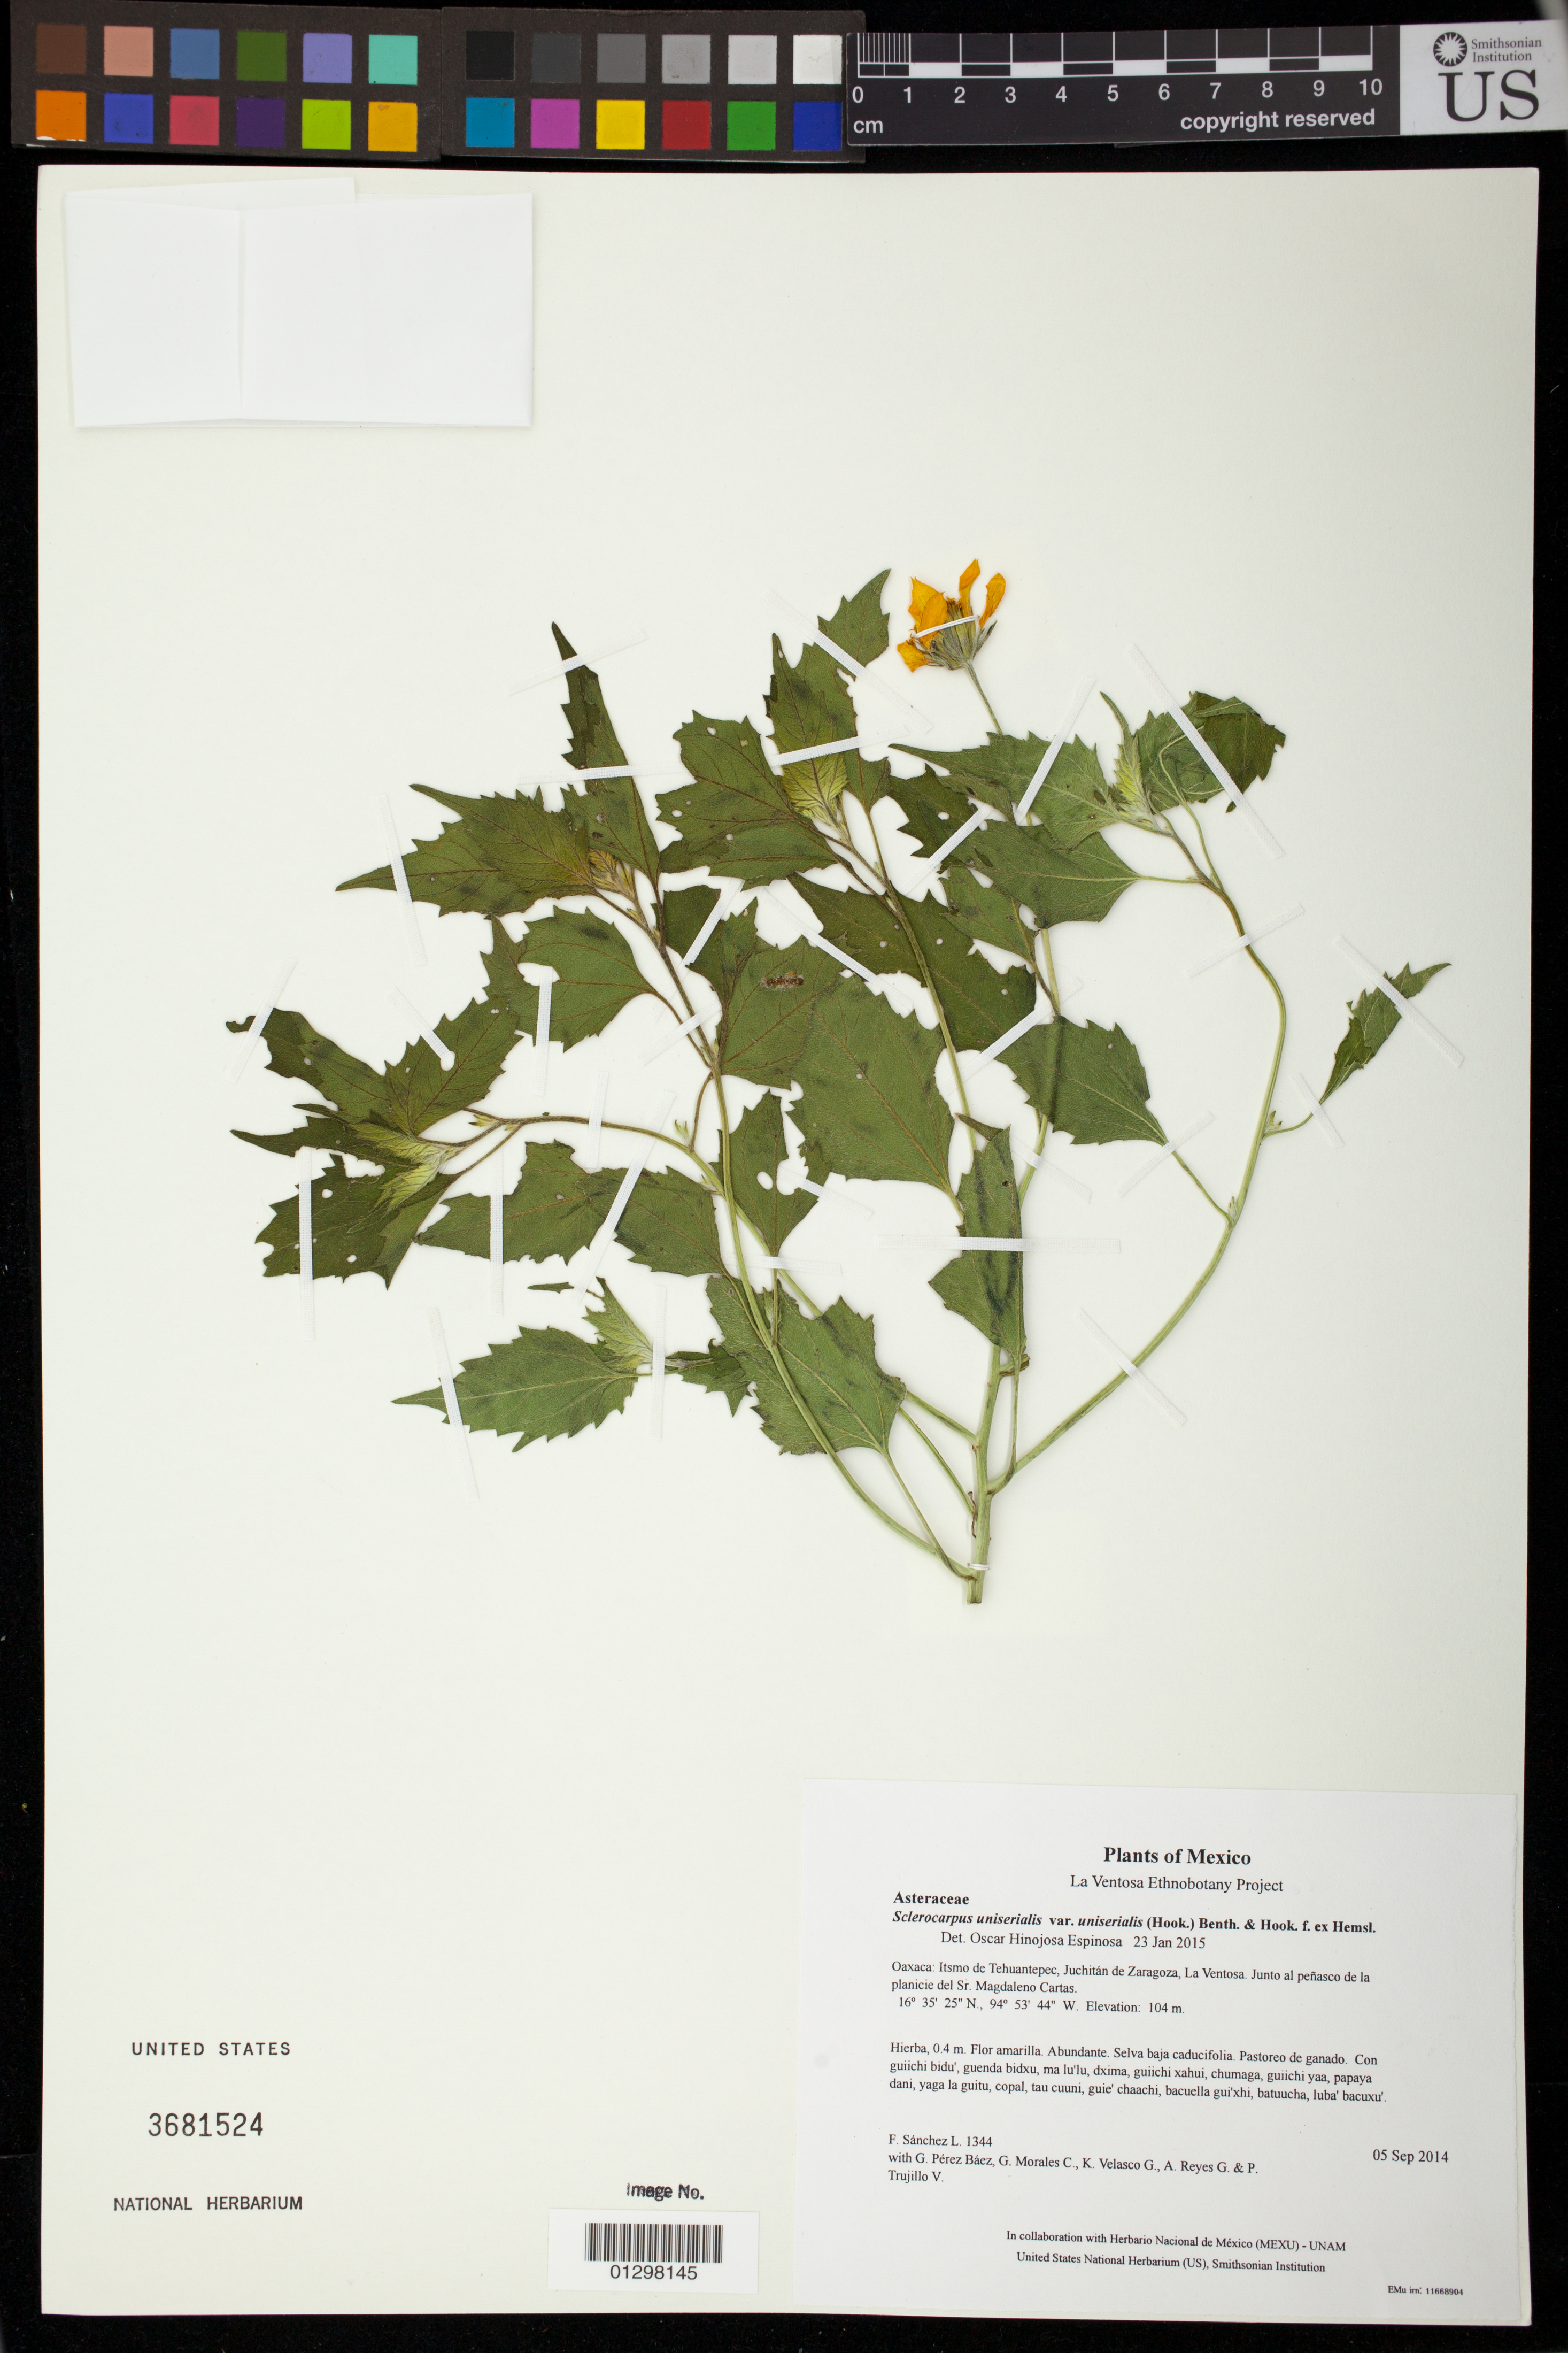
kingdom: Plantae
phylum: Tracheophyta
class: Magnoliopsida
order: Asterales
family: Asteraceae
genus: Sclerocarpus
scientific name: Sclerocarpus uniserialis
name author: (Hook.) Benth. & Hook. f. ex Hemsl.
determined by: Hinojosa E., O.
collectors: F. Sánchez L., G. Pérez Báez, G. Morales C., K. Velasco G., A. Reyes G. & P. Trujillo V.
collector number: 1344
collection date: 2014-09-05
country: Mexico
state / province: Oaxaca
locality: Itsmo de Tehuantepec, Juchitán de Zaragoza, La Ventosa. Junto al peñasco de la planicie del Sr. Magdaleno Cartas.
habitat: Selva baja caducifolia. Pastoreo de ganado.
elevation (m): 104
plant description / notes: JEBOT, MEXU, SERO, US; Guixi bandaga. 0.4 m. Guie' naguchi. Stale.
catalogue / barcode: US 3681524